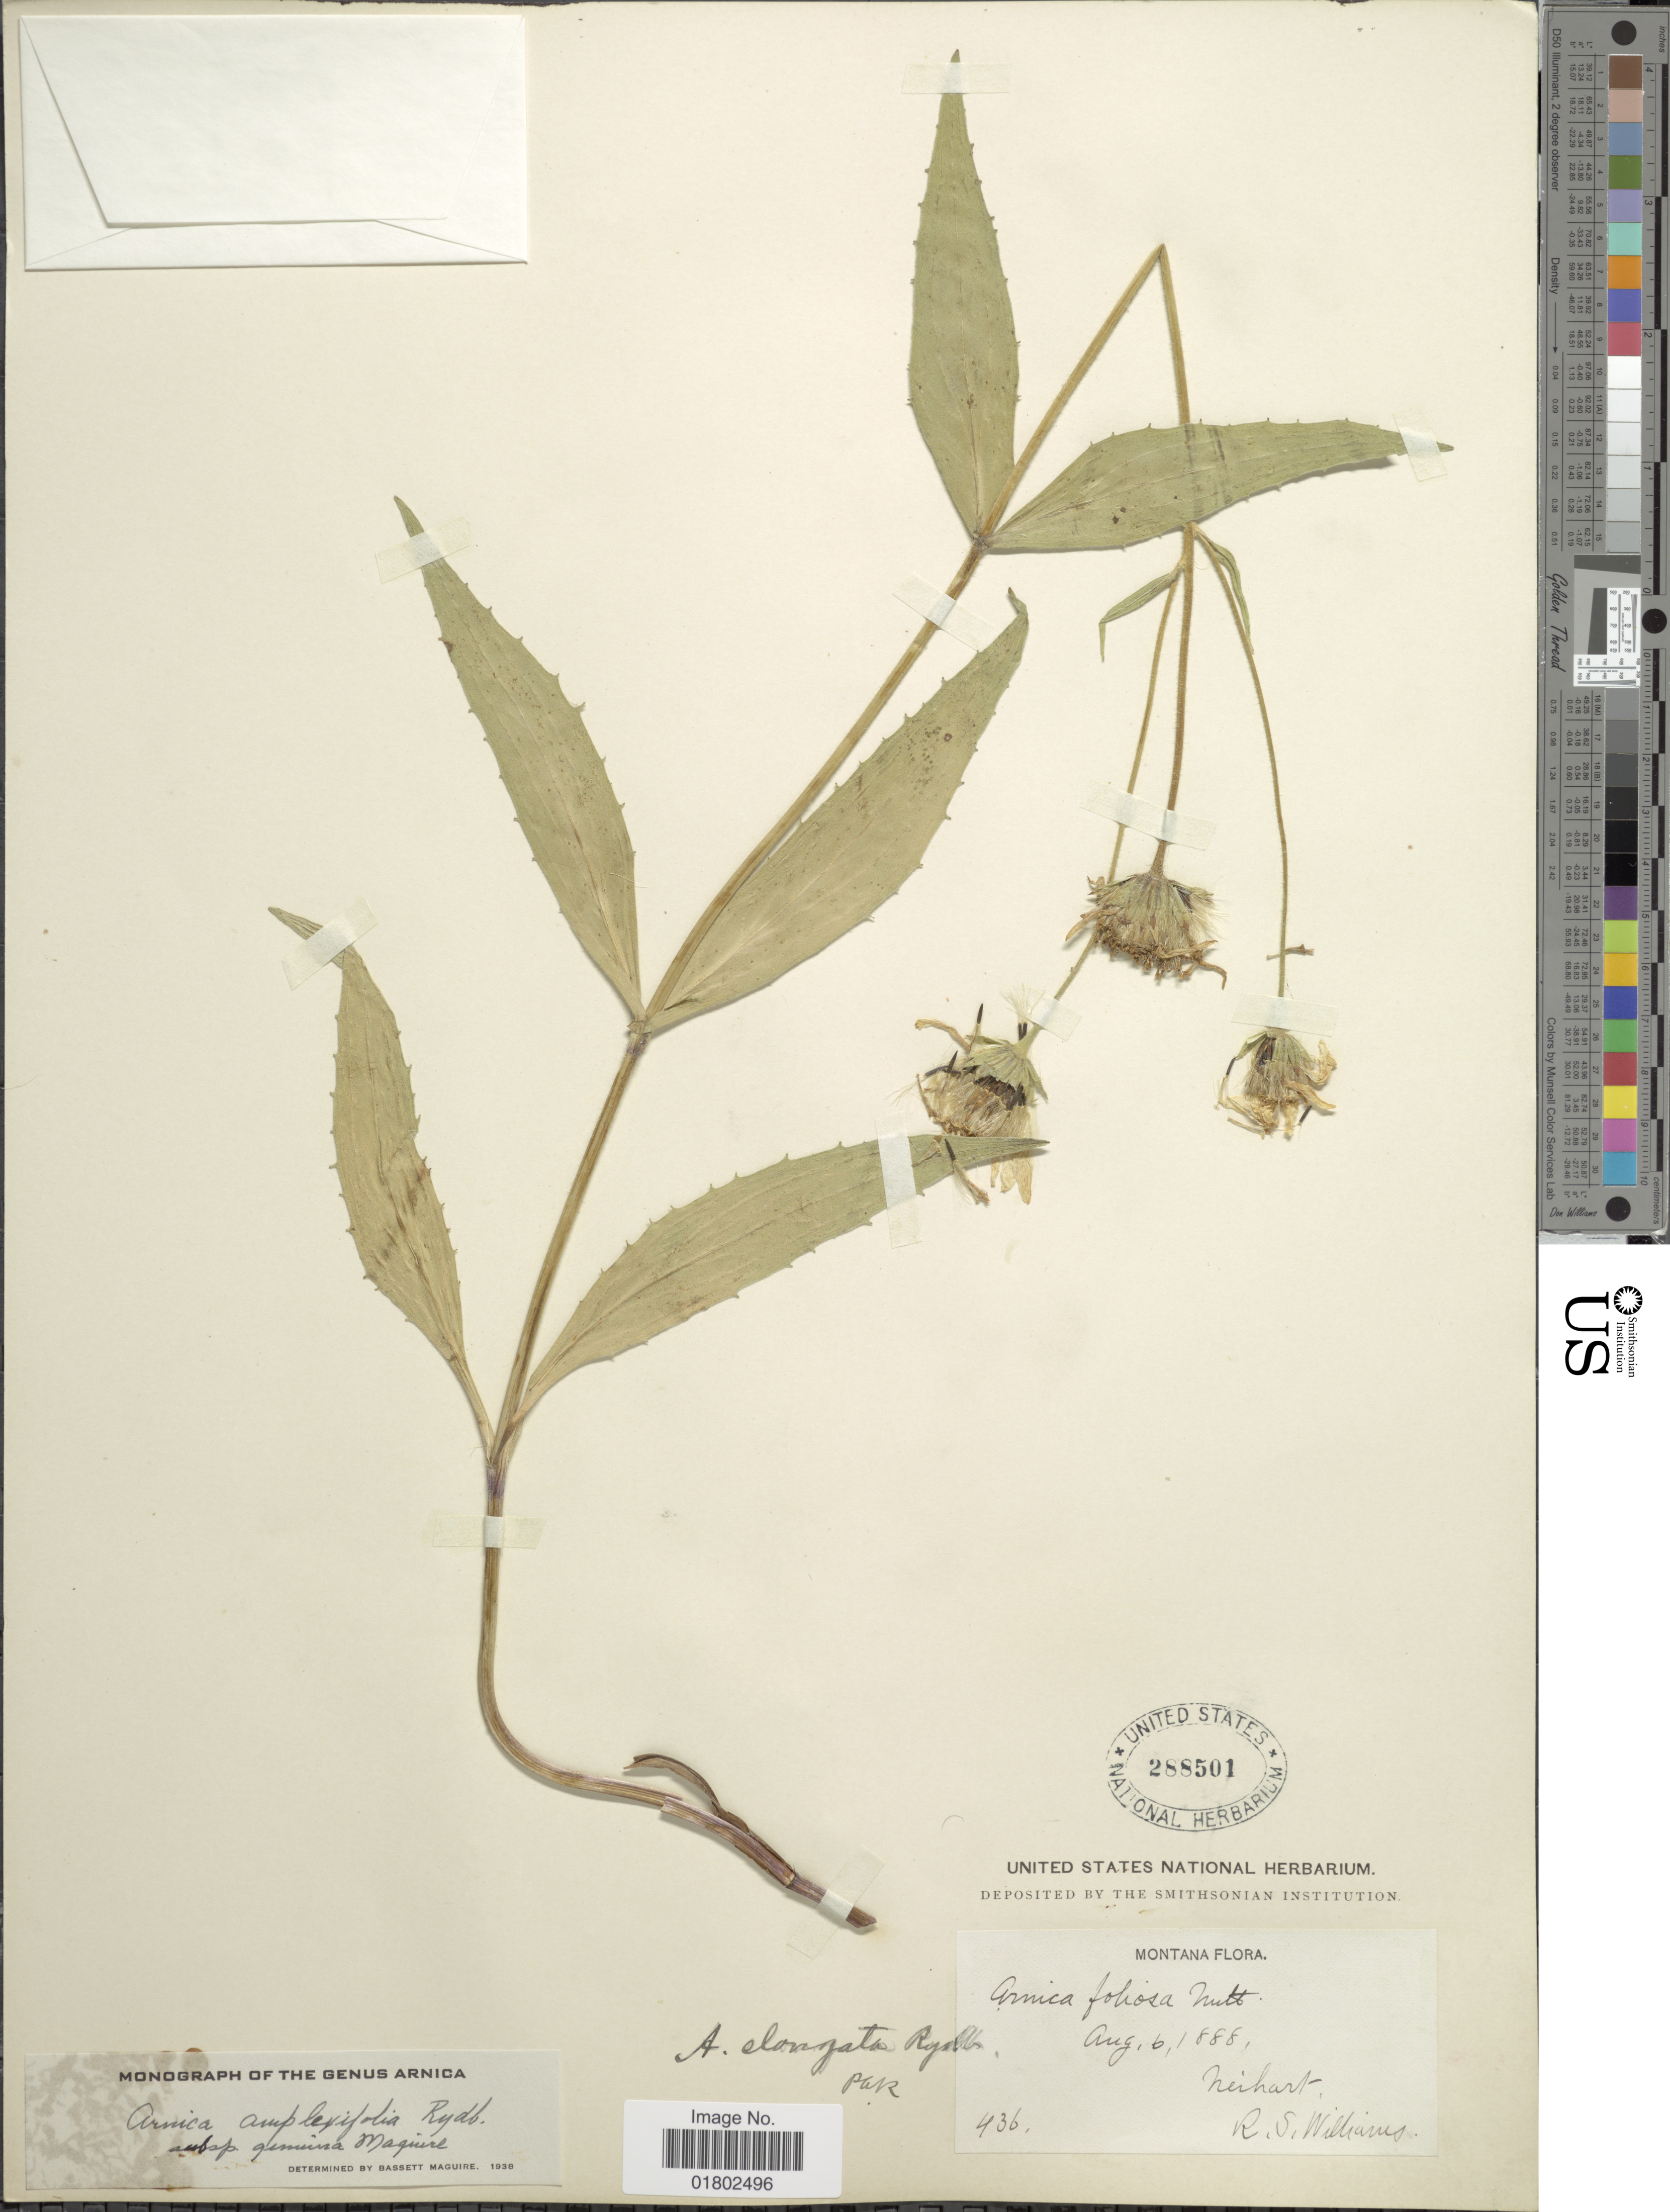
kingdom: Plantae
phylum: Tracheophyta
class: Magnoliopsida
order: Asterales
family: Asteraceae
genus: Arnica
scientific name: Arnica amplexifolia subsp. genuina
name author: Maguire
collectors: R. S. Williams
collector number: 436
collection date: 1888-08-06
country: United States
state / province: Montana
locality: Neihart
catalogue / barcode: US 288501